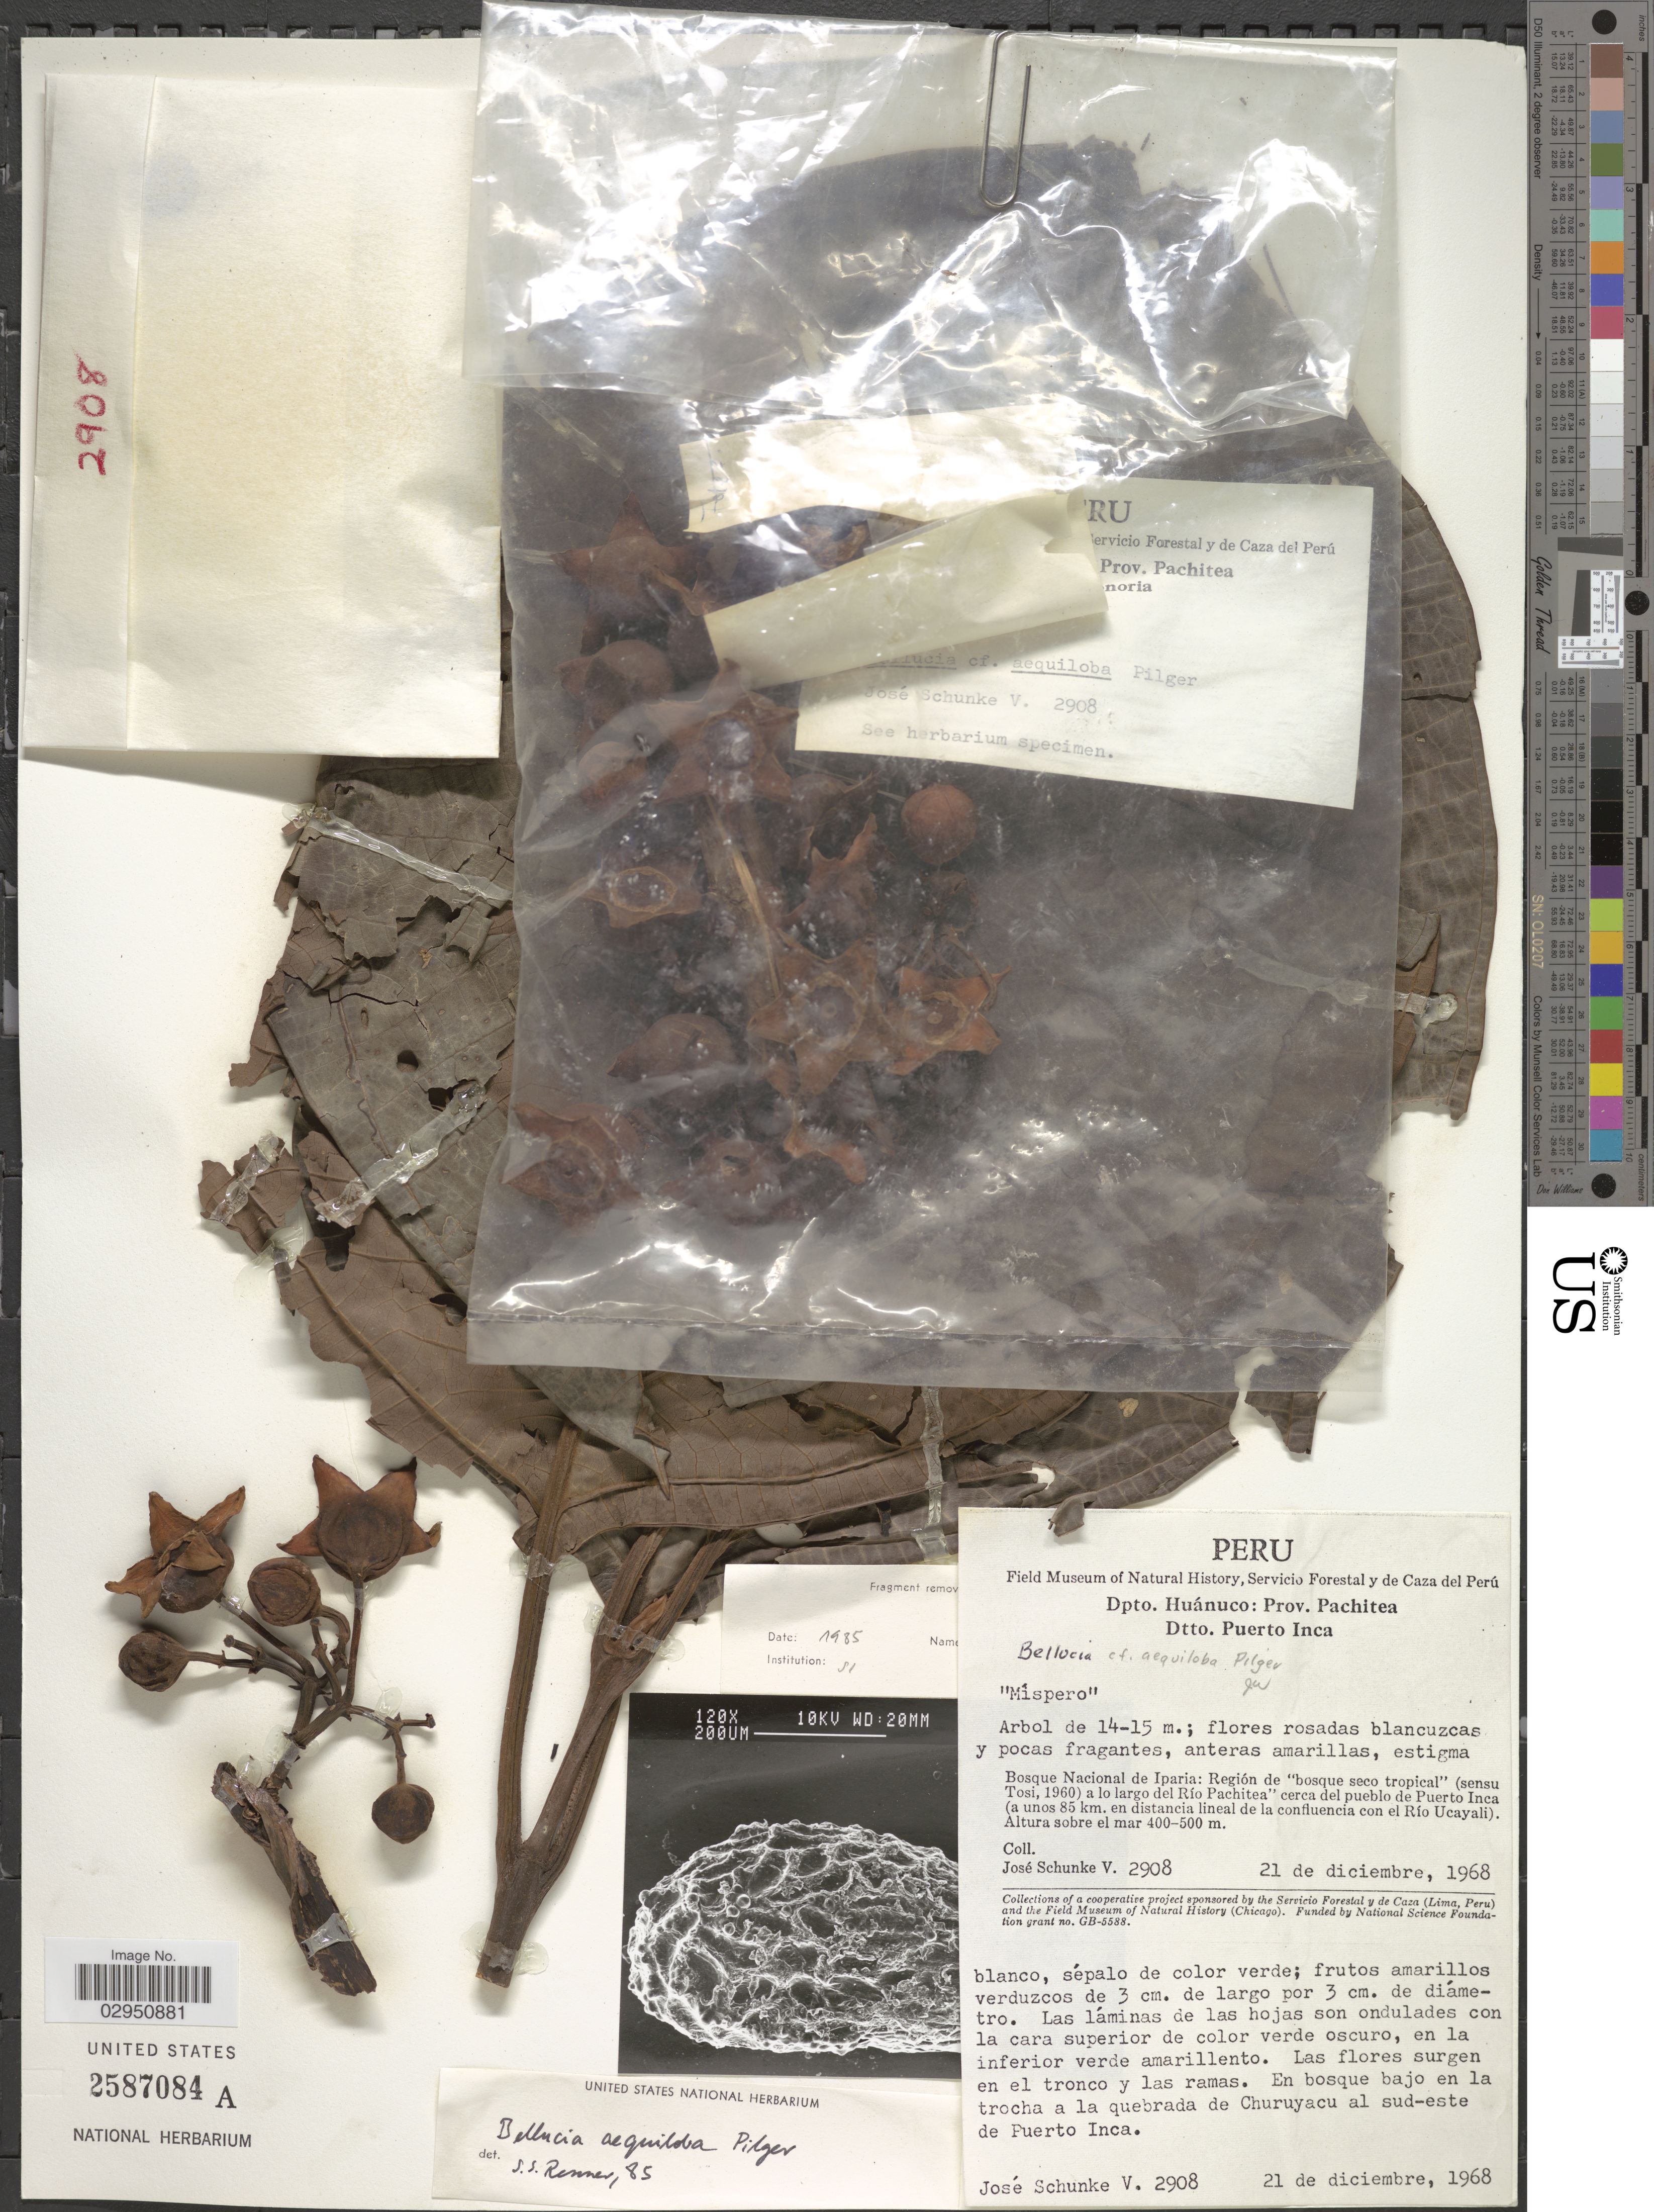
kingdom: Plantae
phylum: Tracheophyta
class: Magnoliopsida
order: Myrtales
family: Melastomataceae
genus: Bellucia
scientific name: Bellucia aequiloba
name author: Pilg.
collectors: J. Schunke Vigo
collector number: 2908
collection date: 1968-12-21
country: Peru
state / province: Huánuco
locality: Dpto. Huánuco: Prov. Pachitea. Dtto. Puerto Inca. Bosque Nacional de Iparia: Región de "bosque seco tropical" (sensu Tosi, 1960) a lo largo del Río Pachitea cerca del pueblo de Puerto Inca (a unos 85 km. en distancia lineal de la confluencia con el Río Ucayali. En la trocha a la quebrada de Churuyacu al sud-este de Puerto Inca.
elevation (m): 400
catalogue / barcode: US 2587084